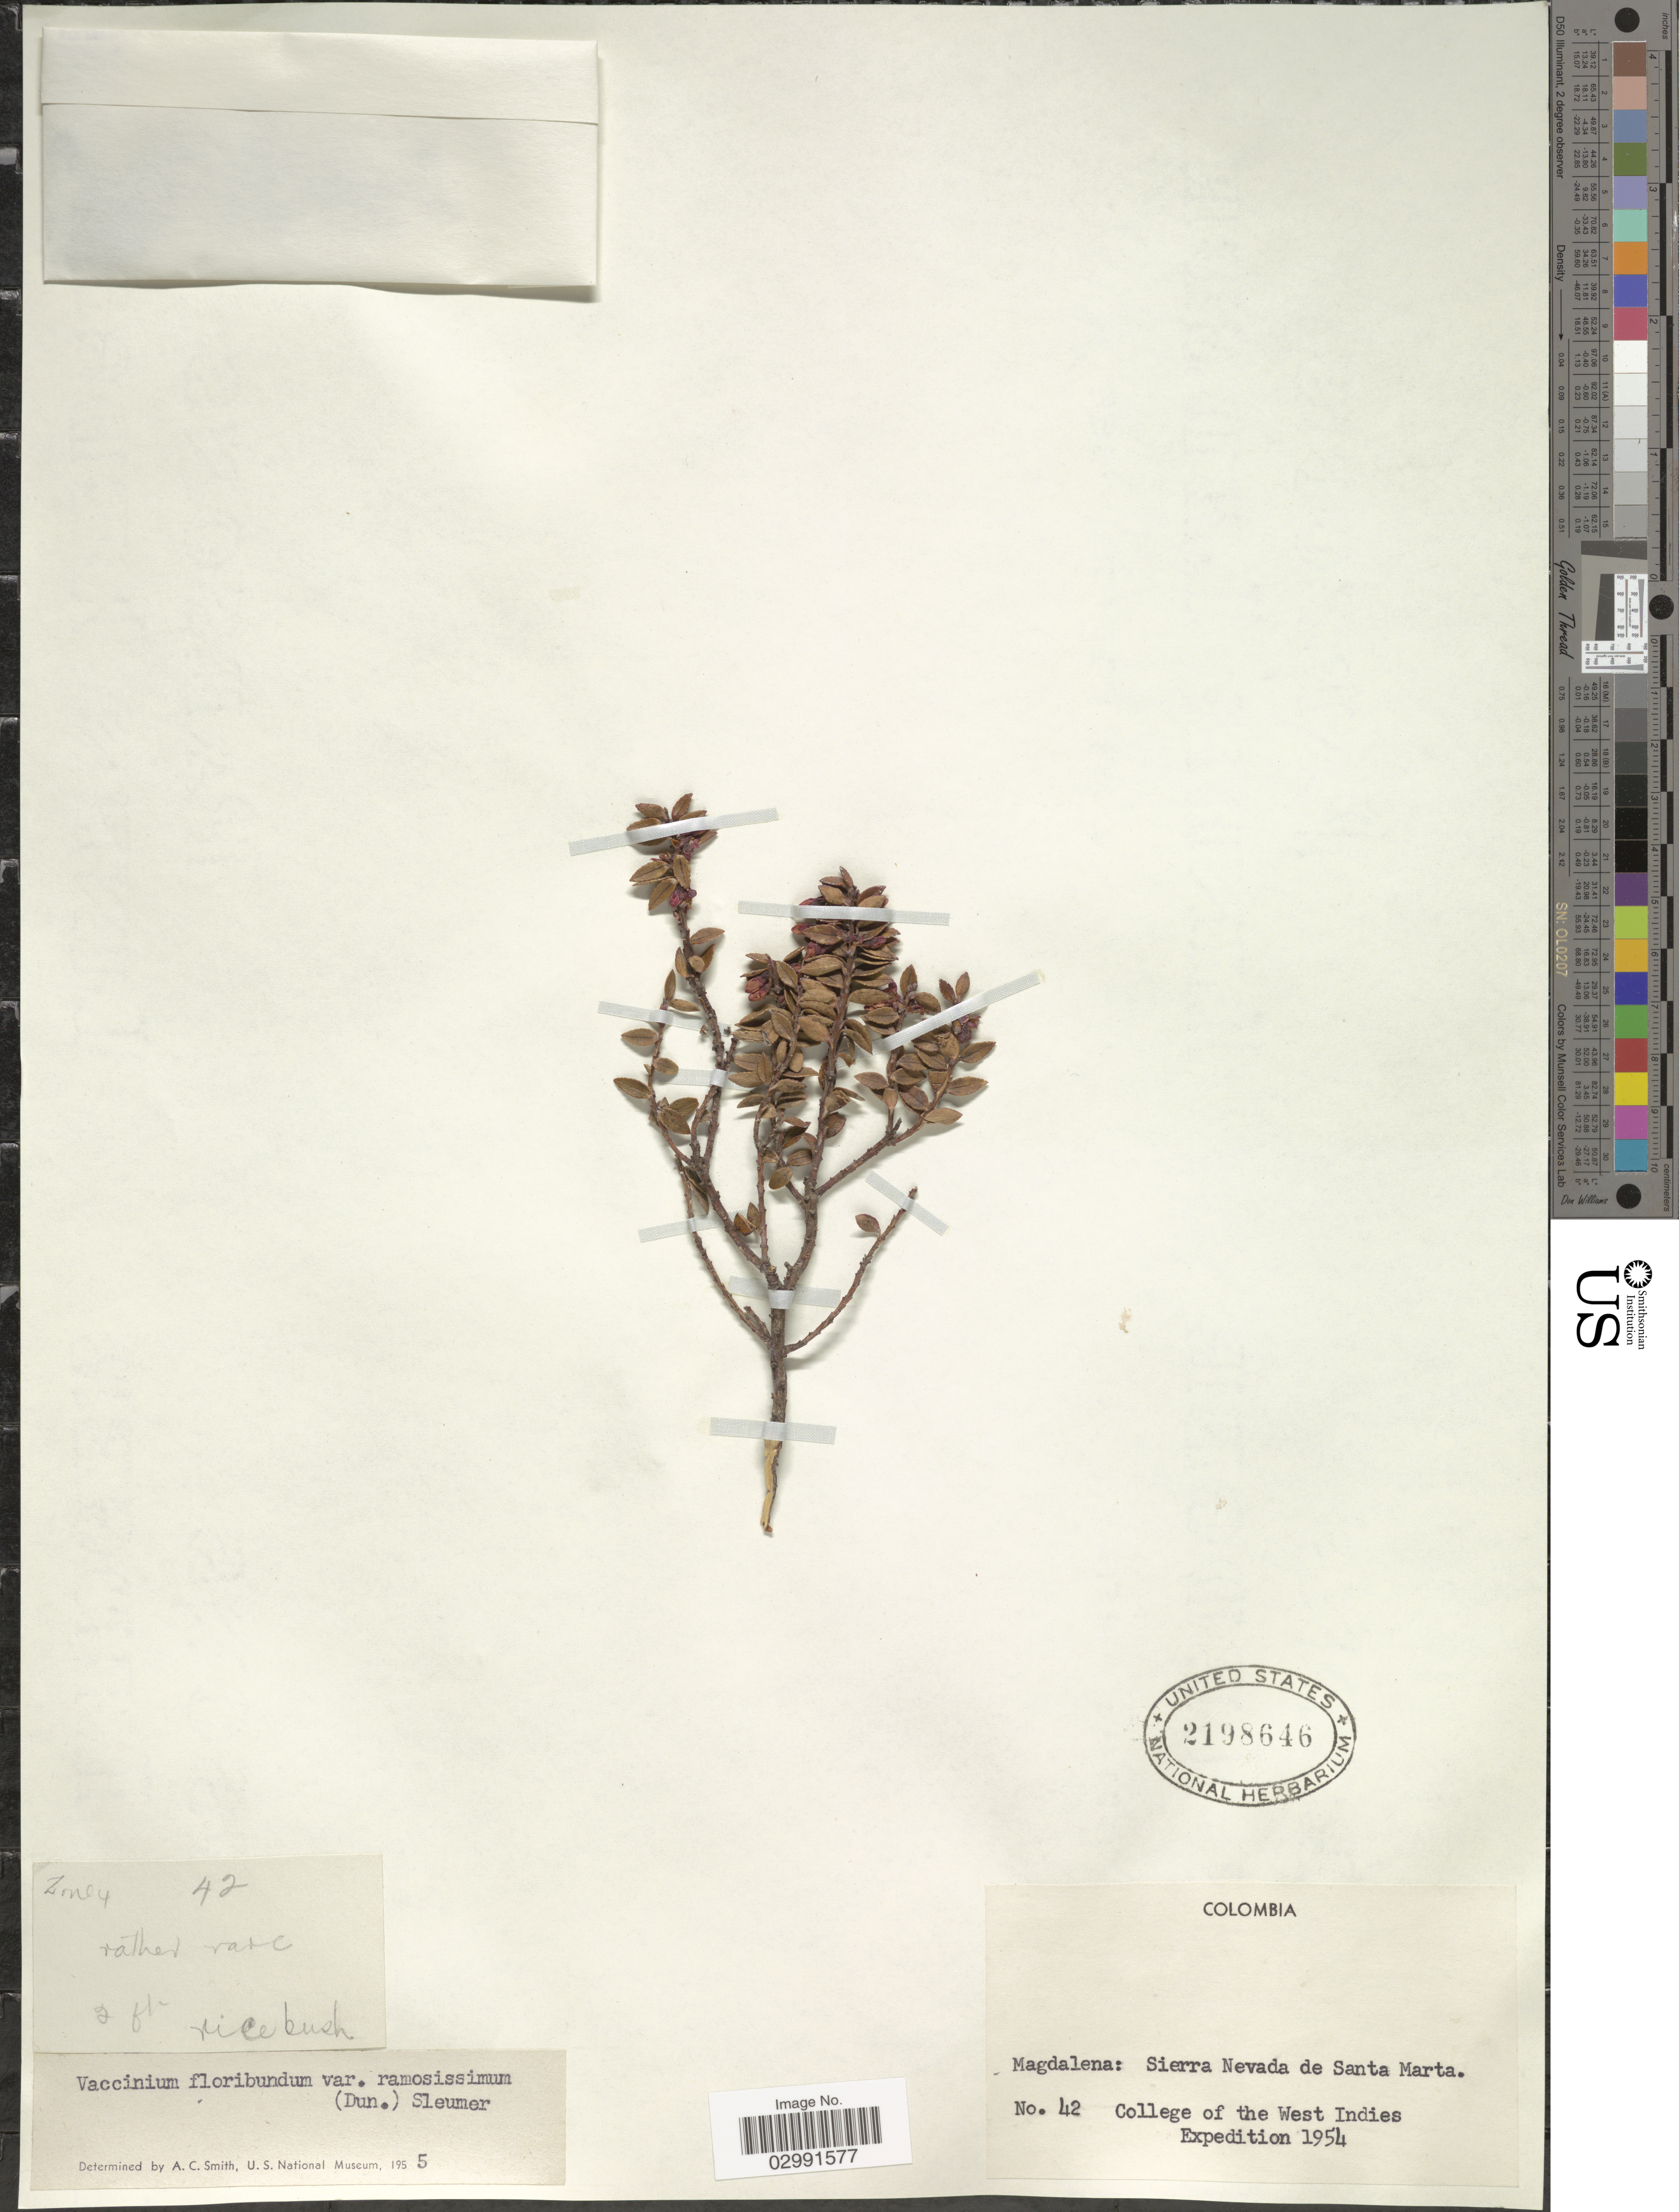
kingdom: Plantae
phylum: Tracheophyta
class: Magnoliopsida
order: Ericales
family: Ericaceae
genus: Vaccinium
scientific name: Vaccinium floribundum var. ramosissimum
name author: Kunth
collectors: College of the West Indies Expedition 1954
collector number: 42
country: Colombia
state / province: Magdalena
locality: Sierra Nevada de Santa Marta.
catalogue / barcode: US 2198646